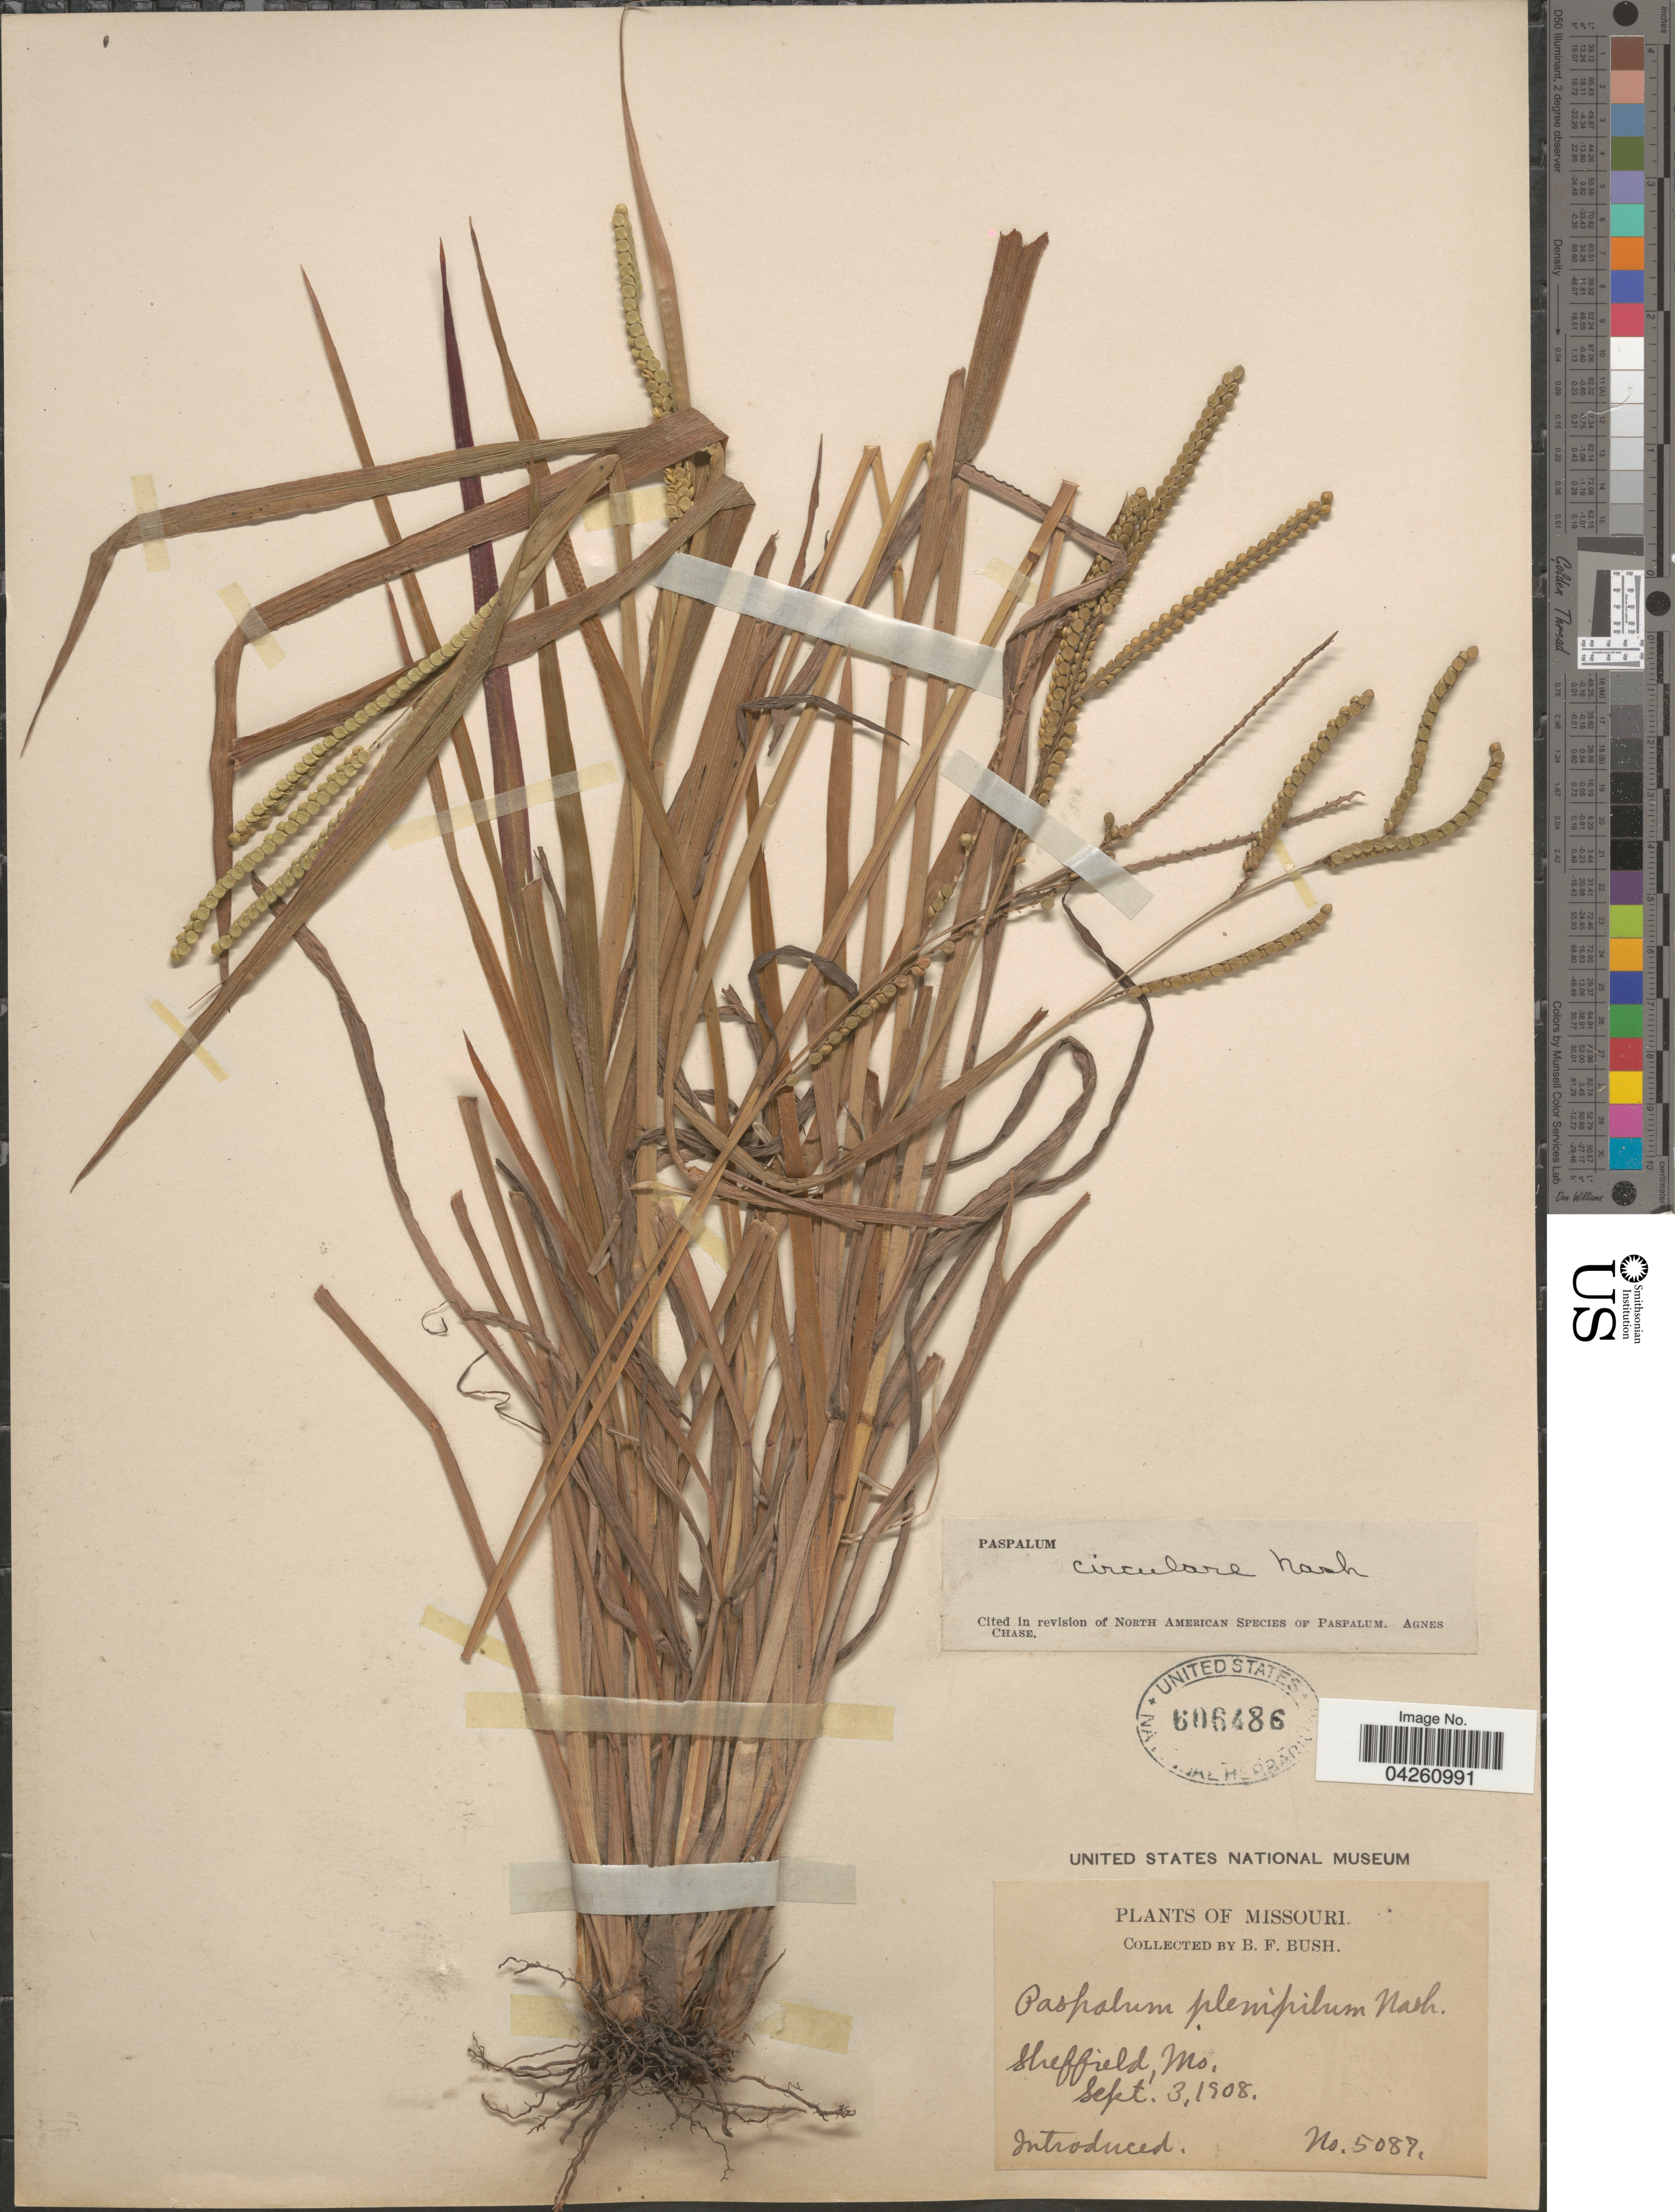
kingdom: Plantae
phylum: Tracheophyta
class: Liliopsida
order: Poales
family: Poaceae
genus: Paspalum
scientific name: Paspalum circulare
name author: Nash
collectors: B. F. Bush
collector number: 5087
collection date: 1908-09-03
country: United States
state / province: Missouri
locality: Sheffield, Mo.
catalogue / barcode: US 606486